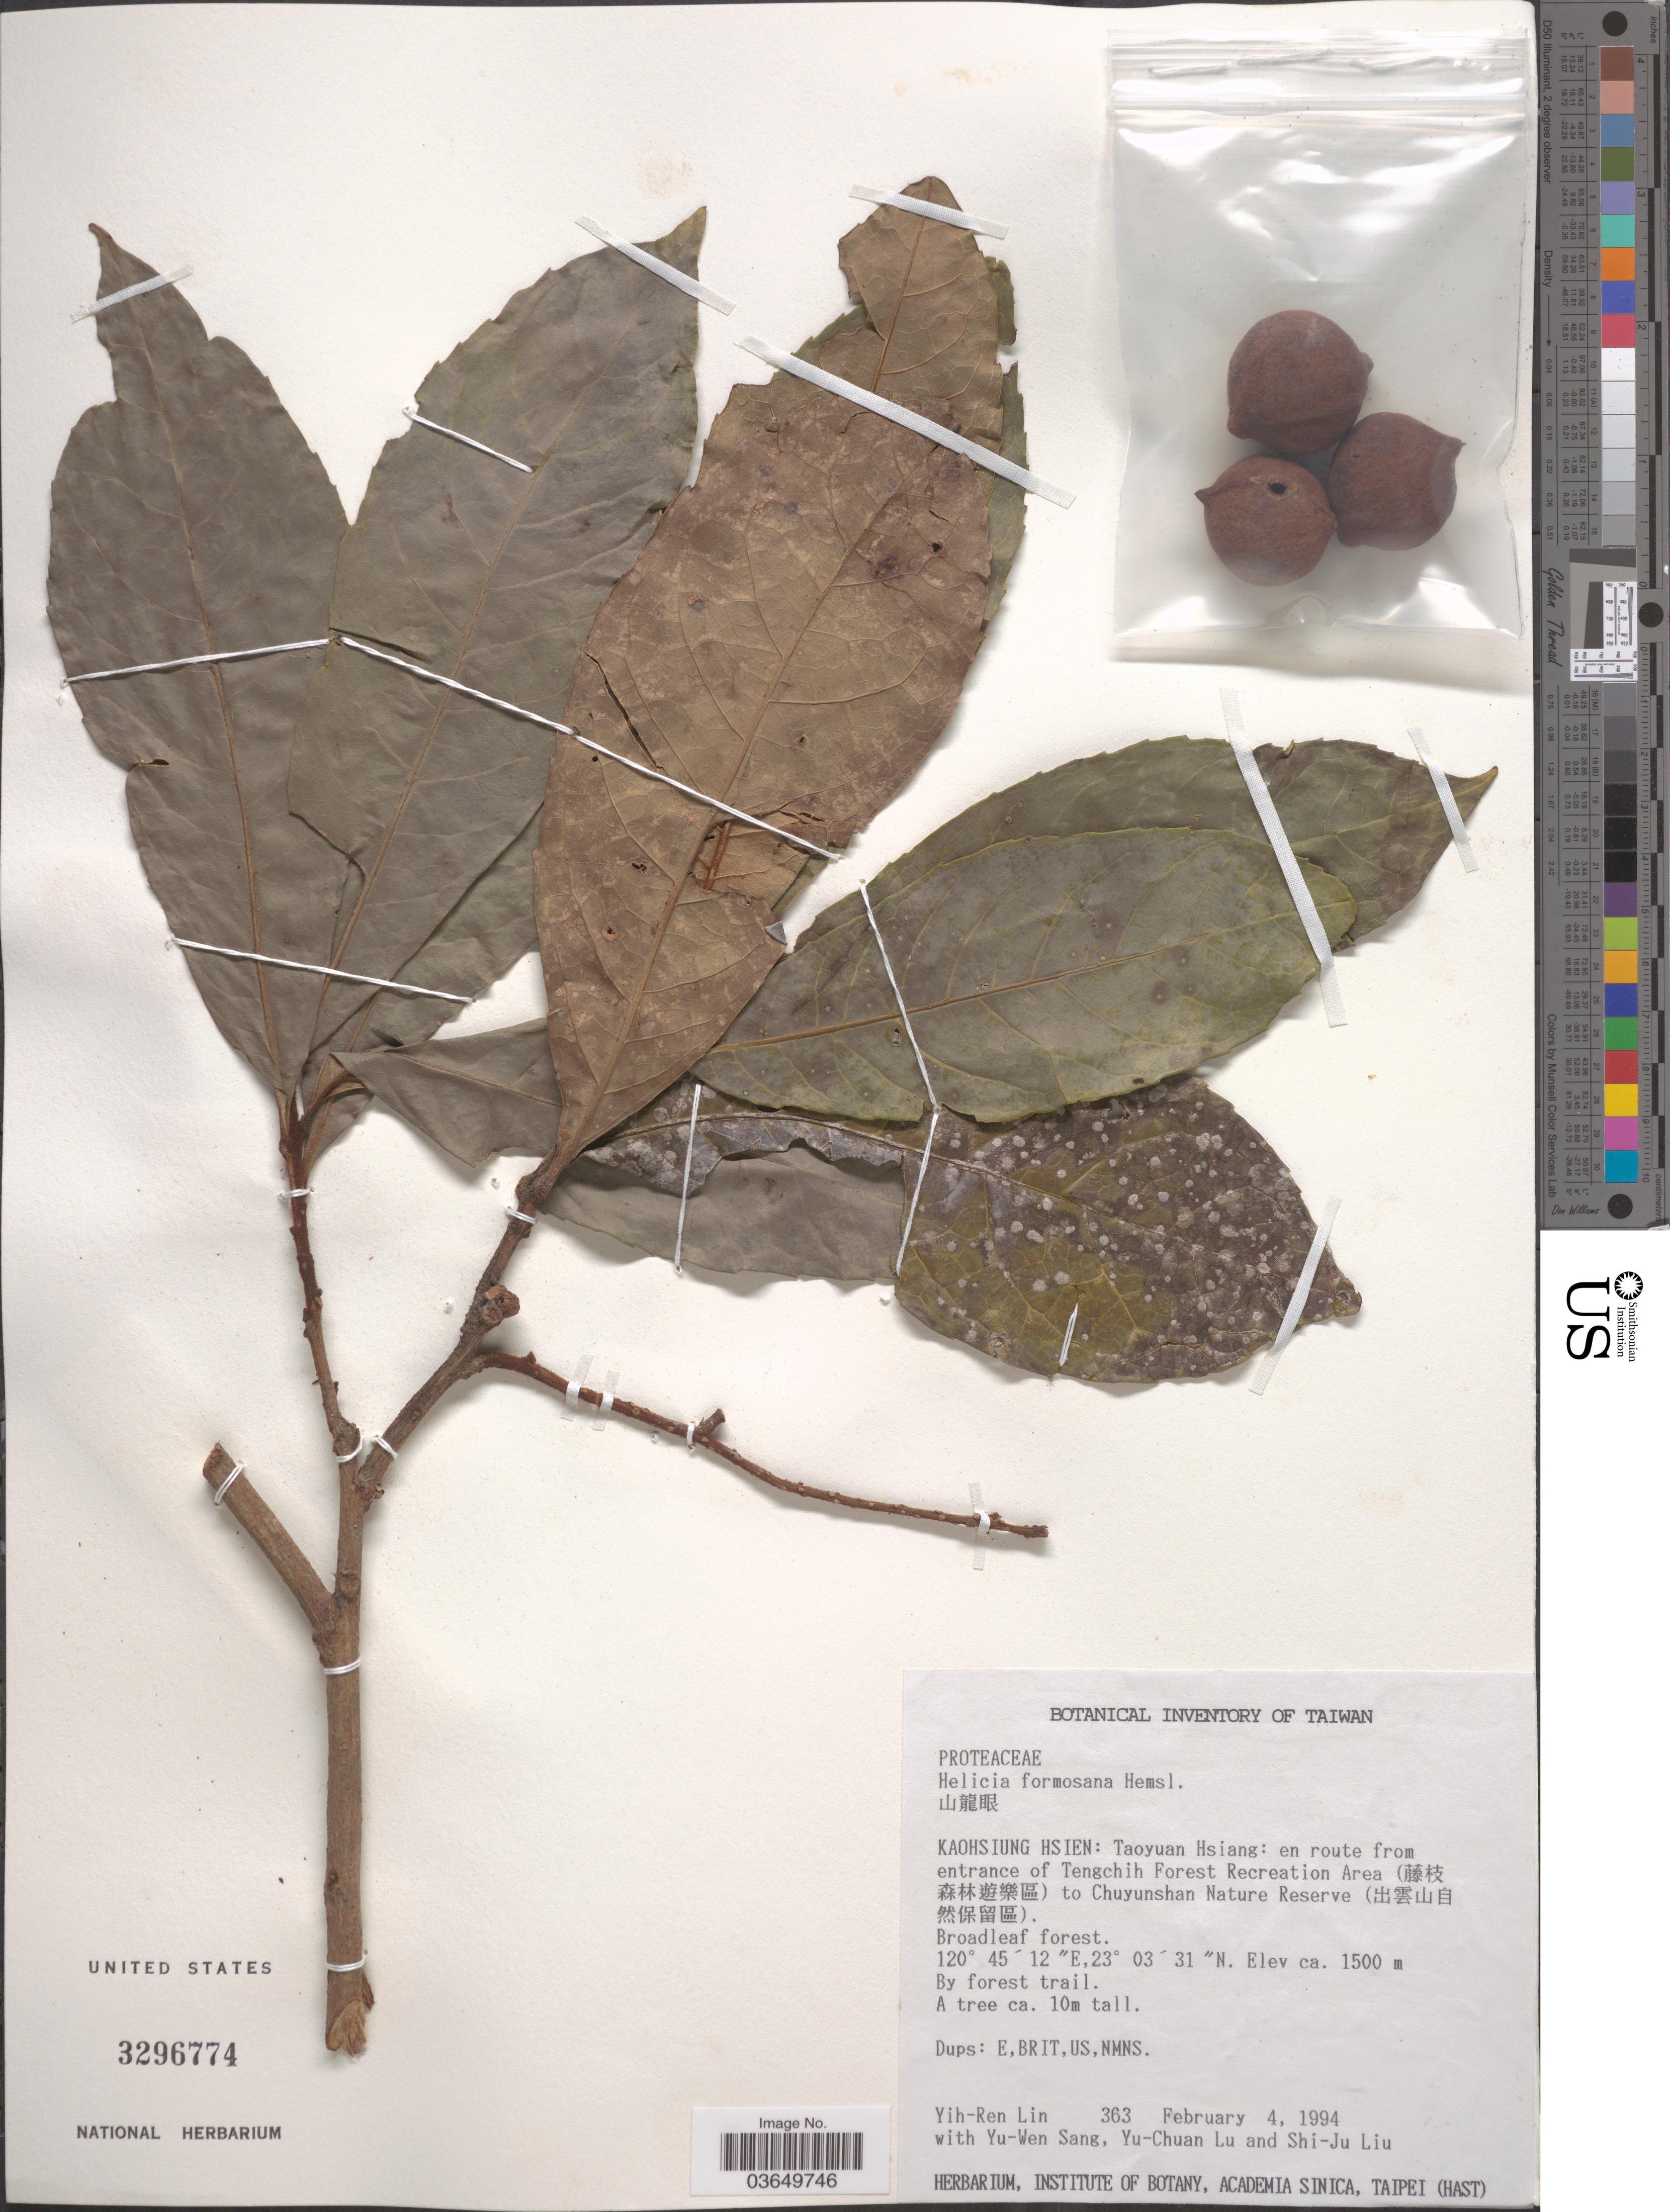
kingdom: Plantae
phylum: Tracheophyta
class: Magnoliopsida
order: Proteales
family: Proteaceae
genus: Helicia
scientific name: Helicia formosana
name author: Hemsl.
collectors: Y. Lin, Y. Sang, Y. C. Lu & S. J. Liu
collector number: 363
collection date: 1994-02-04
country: Taiwan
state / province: Kaohsiung City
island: Taiwan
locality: Kaohsiung Hsien: Taoyuan Hsiang: en route from entrance of Tengchih Forest Recreation Area (X) to Chuyunshan Nature Reserve (X).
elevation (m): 1500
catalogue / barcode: US 3296774